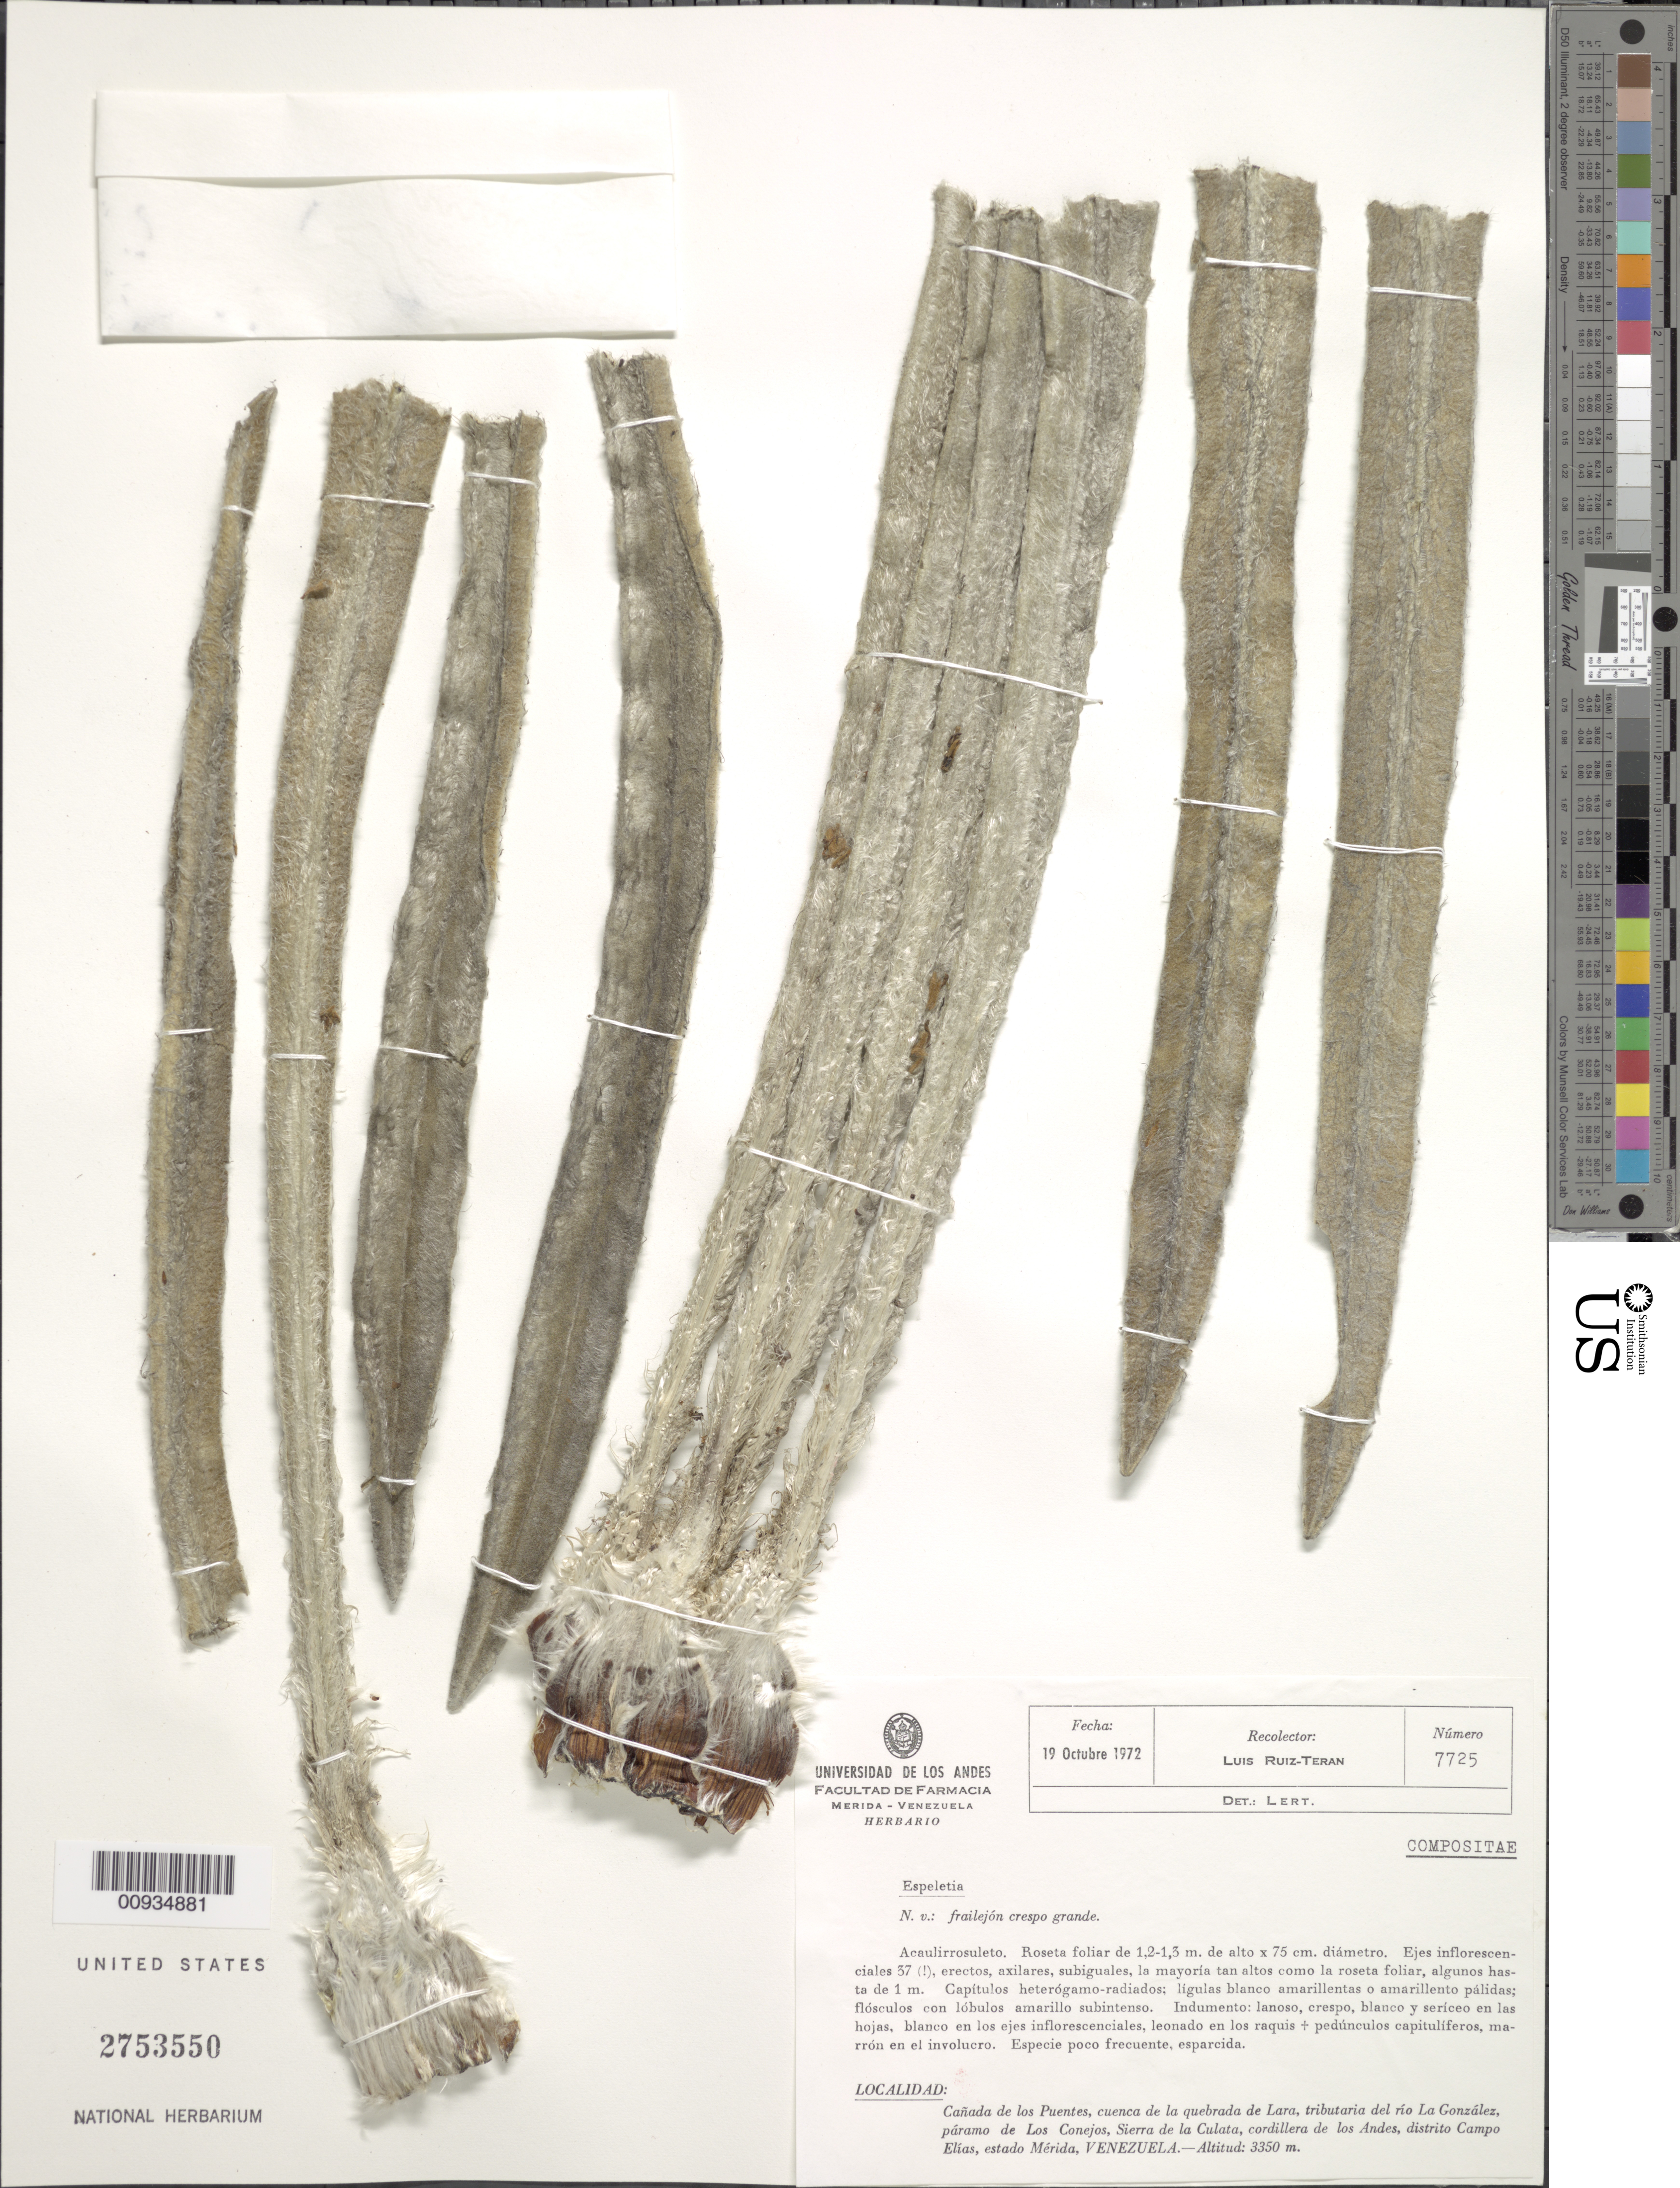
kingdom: Plantae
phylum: Tracheophyta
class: Magnoliopsida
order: Asterales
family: Asteraceae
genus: Espeletiopsis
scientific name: Espeletiopsis pozoensis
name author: (Cuatrec.) Cuatrec.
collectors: L. Teran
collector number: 7725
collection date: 1972-10-19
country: Venezuela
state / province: Mérida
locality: Canada de los Puentes, cuenca de la quebrada de Lara, tributaria del rio La Gonzalez, paramo de Los Conejos, Sierra de la Culata, Cordillera de Los Andes, Distrito Campo Elias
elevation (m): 3350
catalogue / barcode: US 2753550